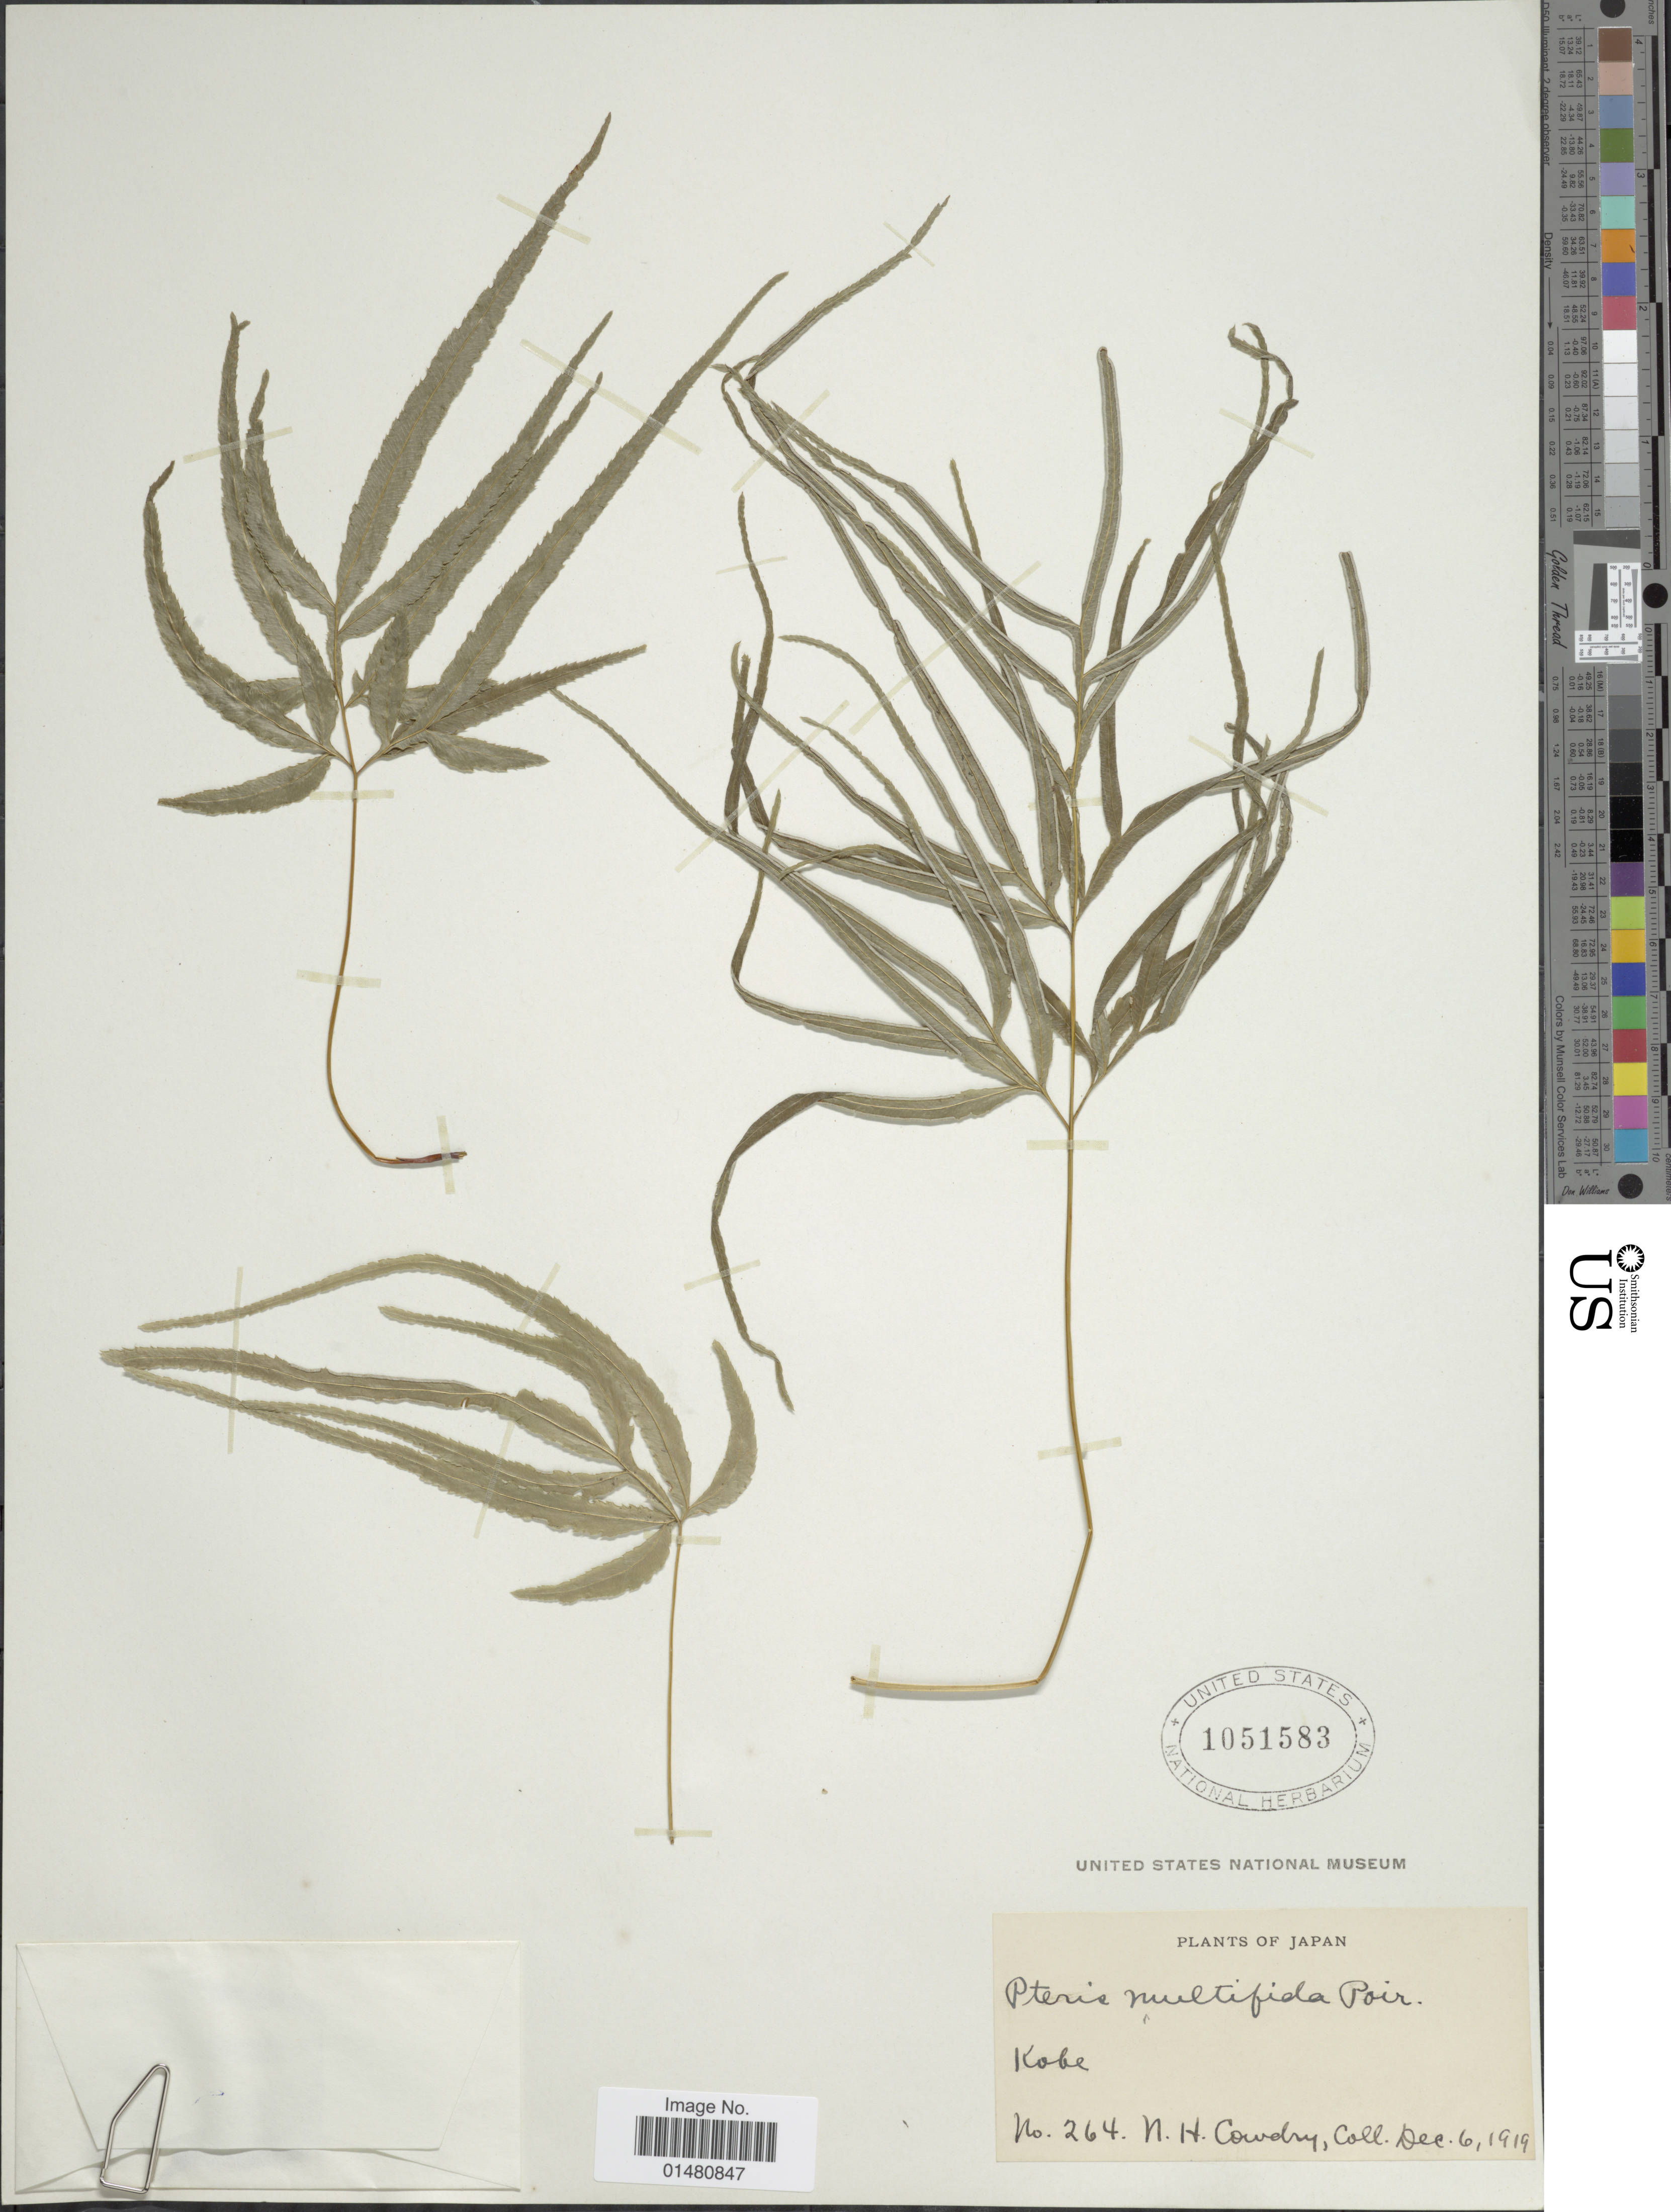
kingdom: Plantae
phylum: Tracheophyta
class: Polypodiopsida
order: Polypodiales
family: Pteridaceae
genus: Pteris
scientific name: Pteris multifida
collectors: N. H. Cowdry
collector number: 264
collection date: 1919-12-06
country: Japan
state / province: Hyogo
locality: Kobe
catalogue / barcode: US 1051583